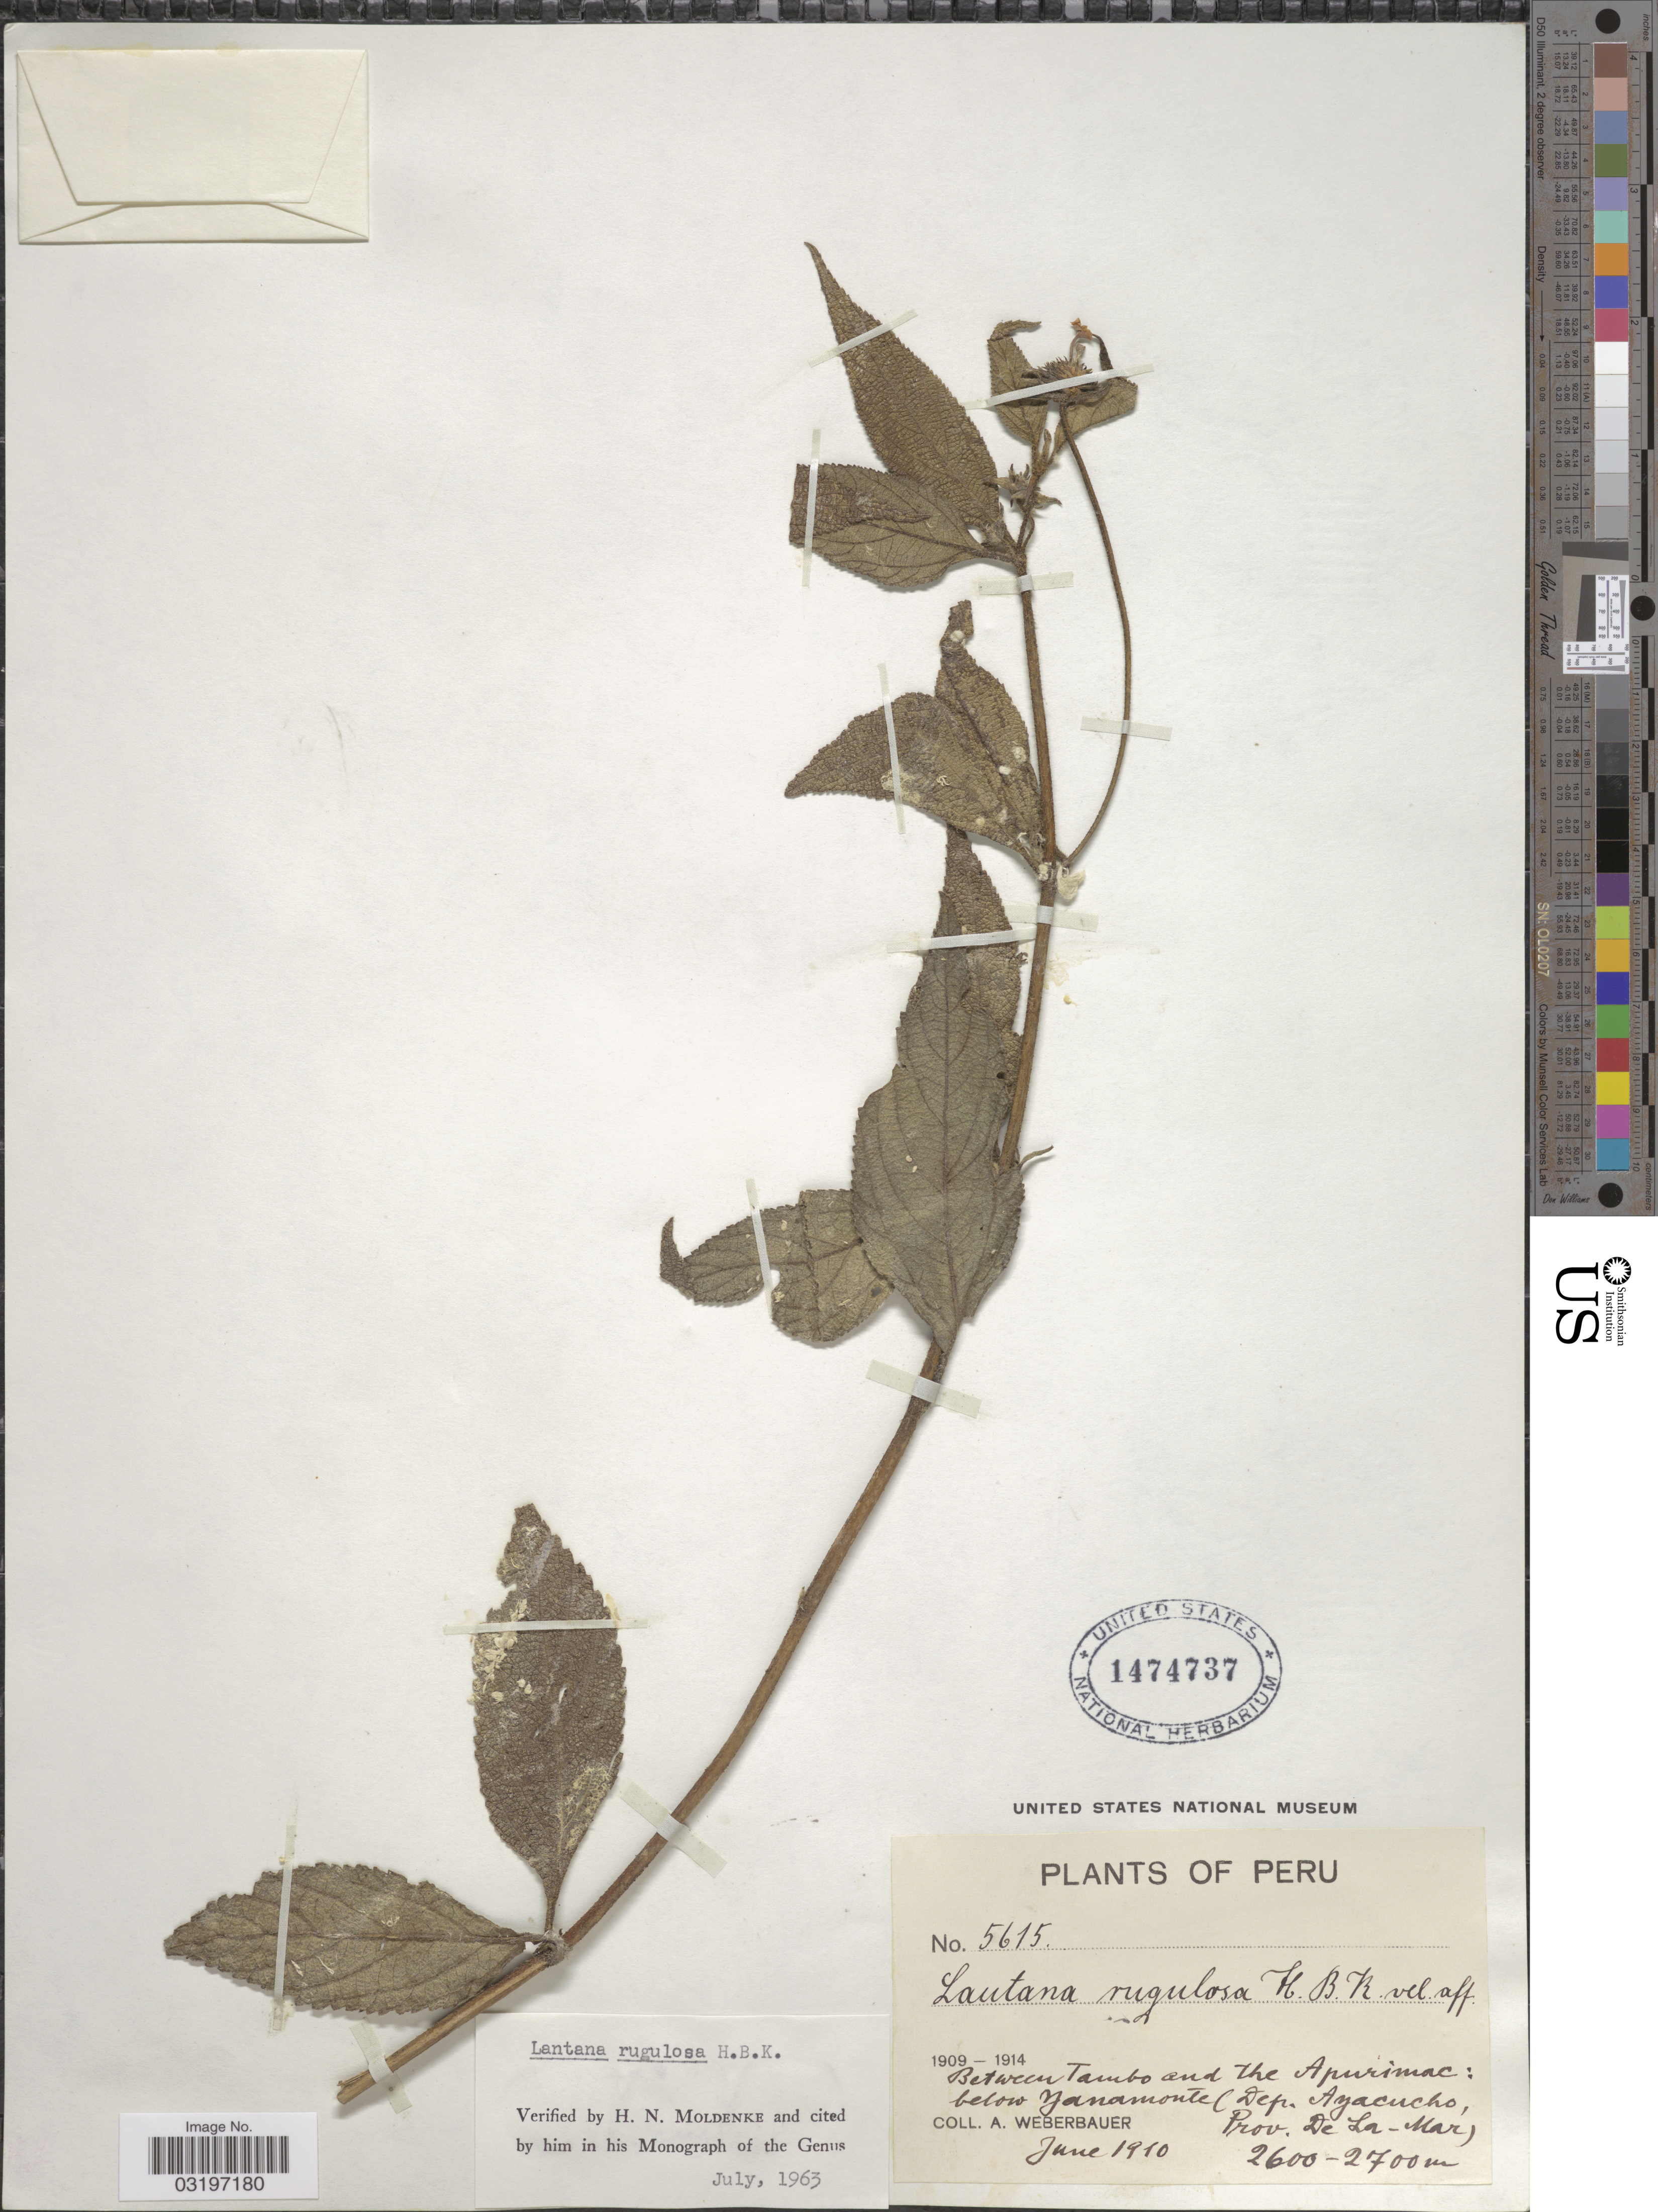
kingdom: Plantae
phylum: Tracheophyta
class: Magnoliopsida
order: Lamiales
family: Verbenaceae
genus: Lantana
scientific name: Lantana rugulosa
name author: Kunth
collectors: A. Weberbauer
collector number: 5615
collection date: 1910-06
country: Peru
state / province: Ayacucho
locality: Between Tambo and the Apurimac: below Yanamonte (Dep. Ayacucho, Prov. de La-Mar).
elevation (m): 2600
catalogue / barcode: US 1474737